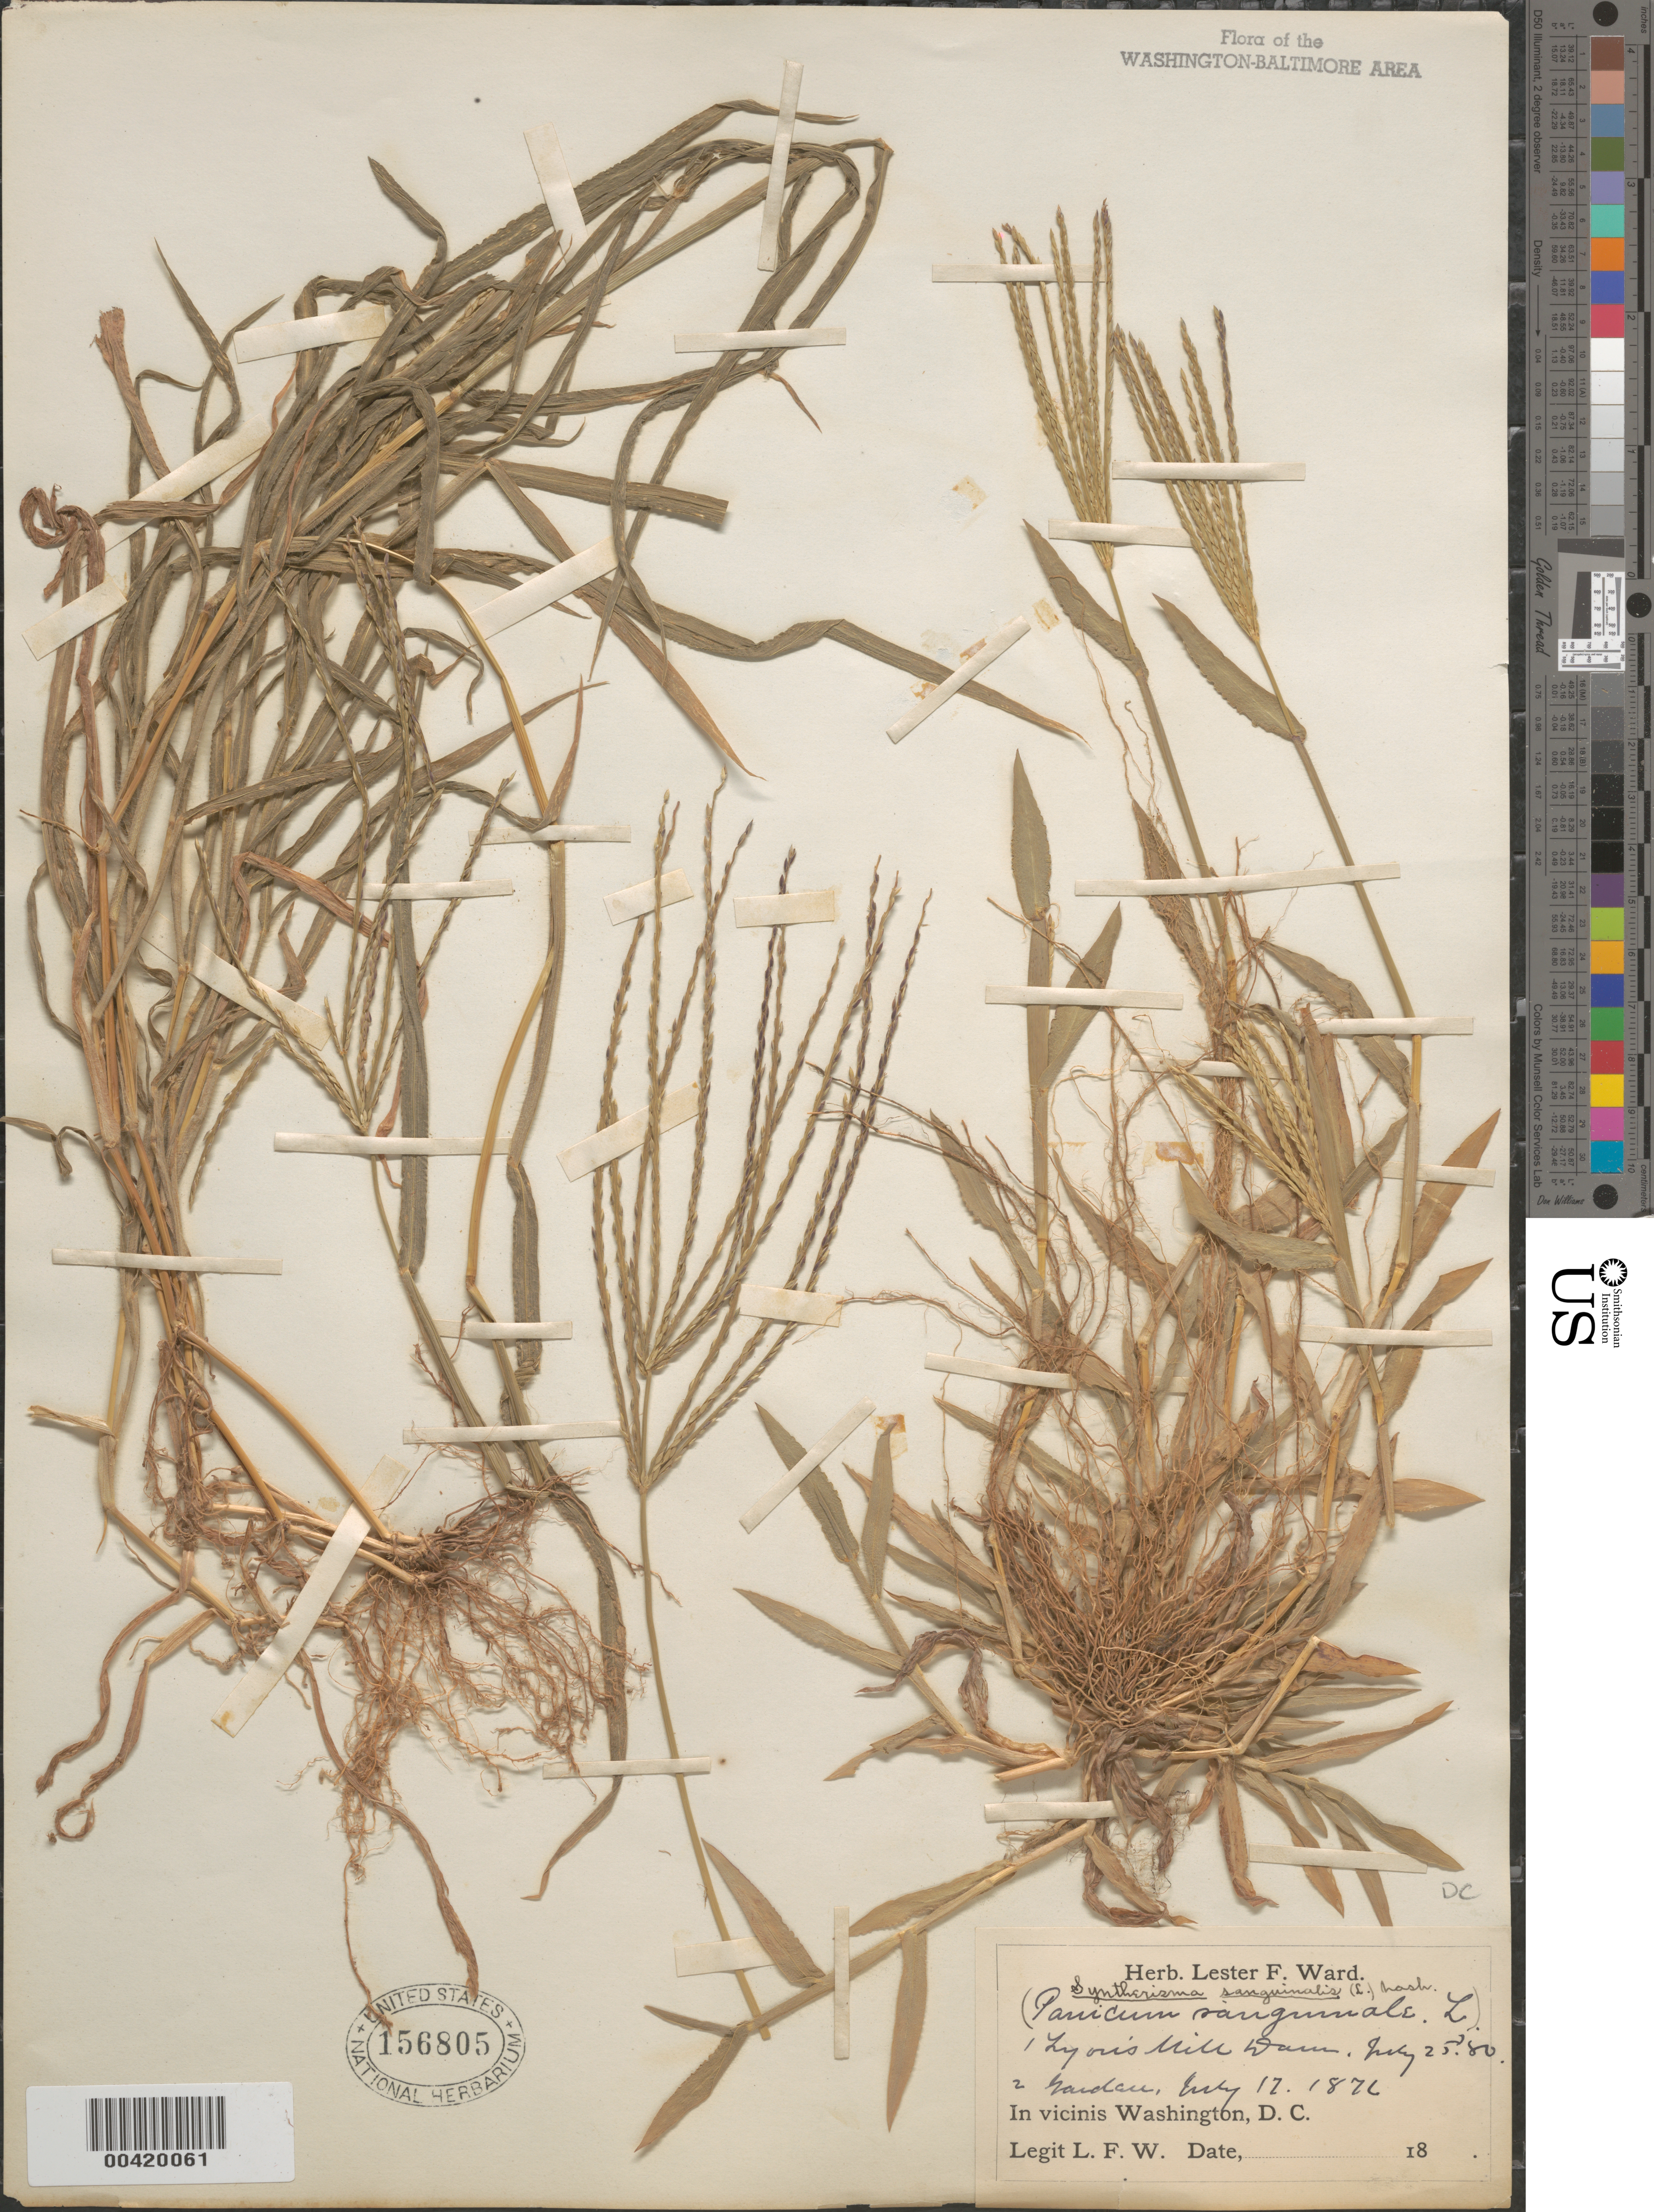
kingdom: Plantae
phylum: Tracheophyta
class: Liliopsida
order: Poales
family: Poaceae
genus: Digitaria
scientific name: Digitaria sanguinalis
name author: (L.) Scop.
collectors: L. F. Ward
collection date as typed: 17 Jul 1876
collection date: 1876-07-17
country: United States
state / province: District of Columbia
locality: Washington DC area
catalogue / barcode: US 156805